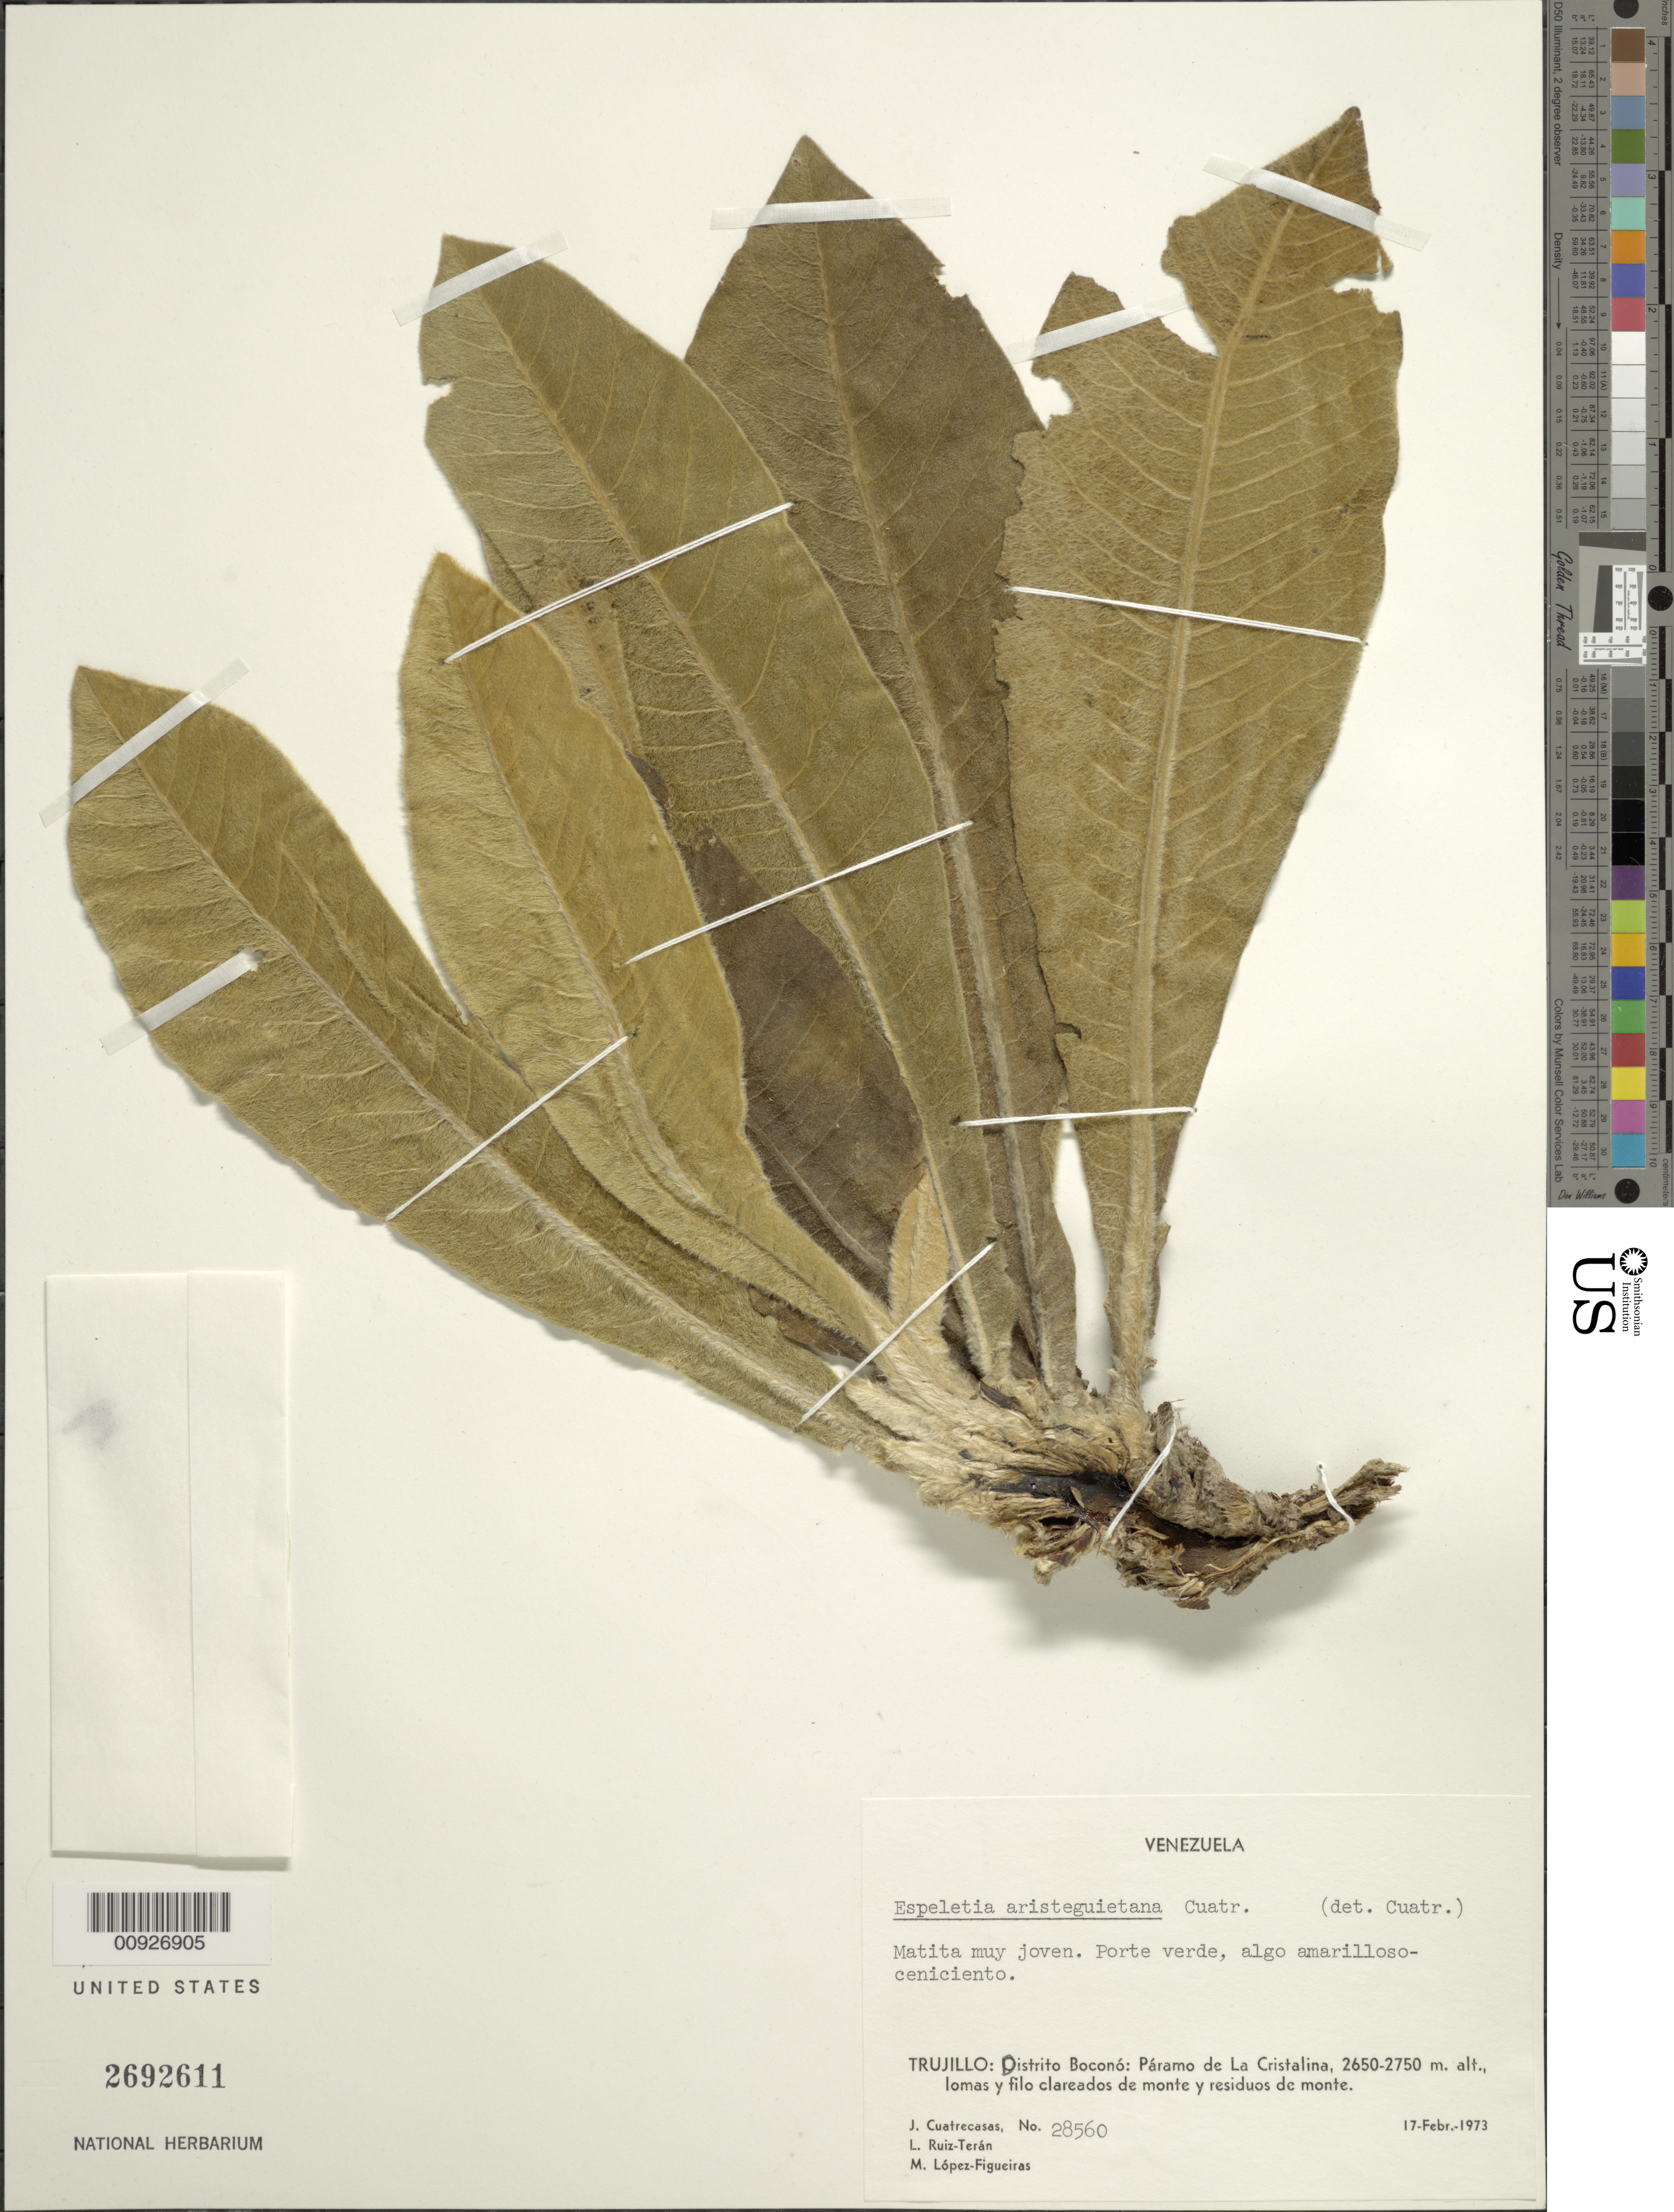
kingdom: Plantae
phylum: Tracheophyta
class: Magnoliopsida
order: Asterales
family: Asteraceae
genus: Espeletia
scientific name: Espeletia aristeguietana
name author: Cuatrec.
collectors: J. Cuatrecasas, L. E. Ruíz-Terán & M. López Figueiras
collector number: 28560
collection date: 1973-02-17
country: Venezuela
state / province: Trujillo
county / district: Boconó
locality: Páramo de la Cristalina.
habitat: Lomas y filo clareados de monte y residuos de monte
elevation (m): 2650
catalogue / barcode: US 2692611